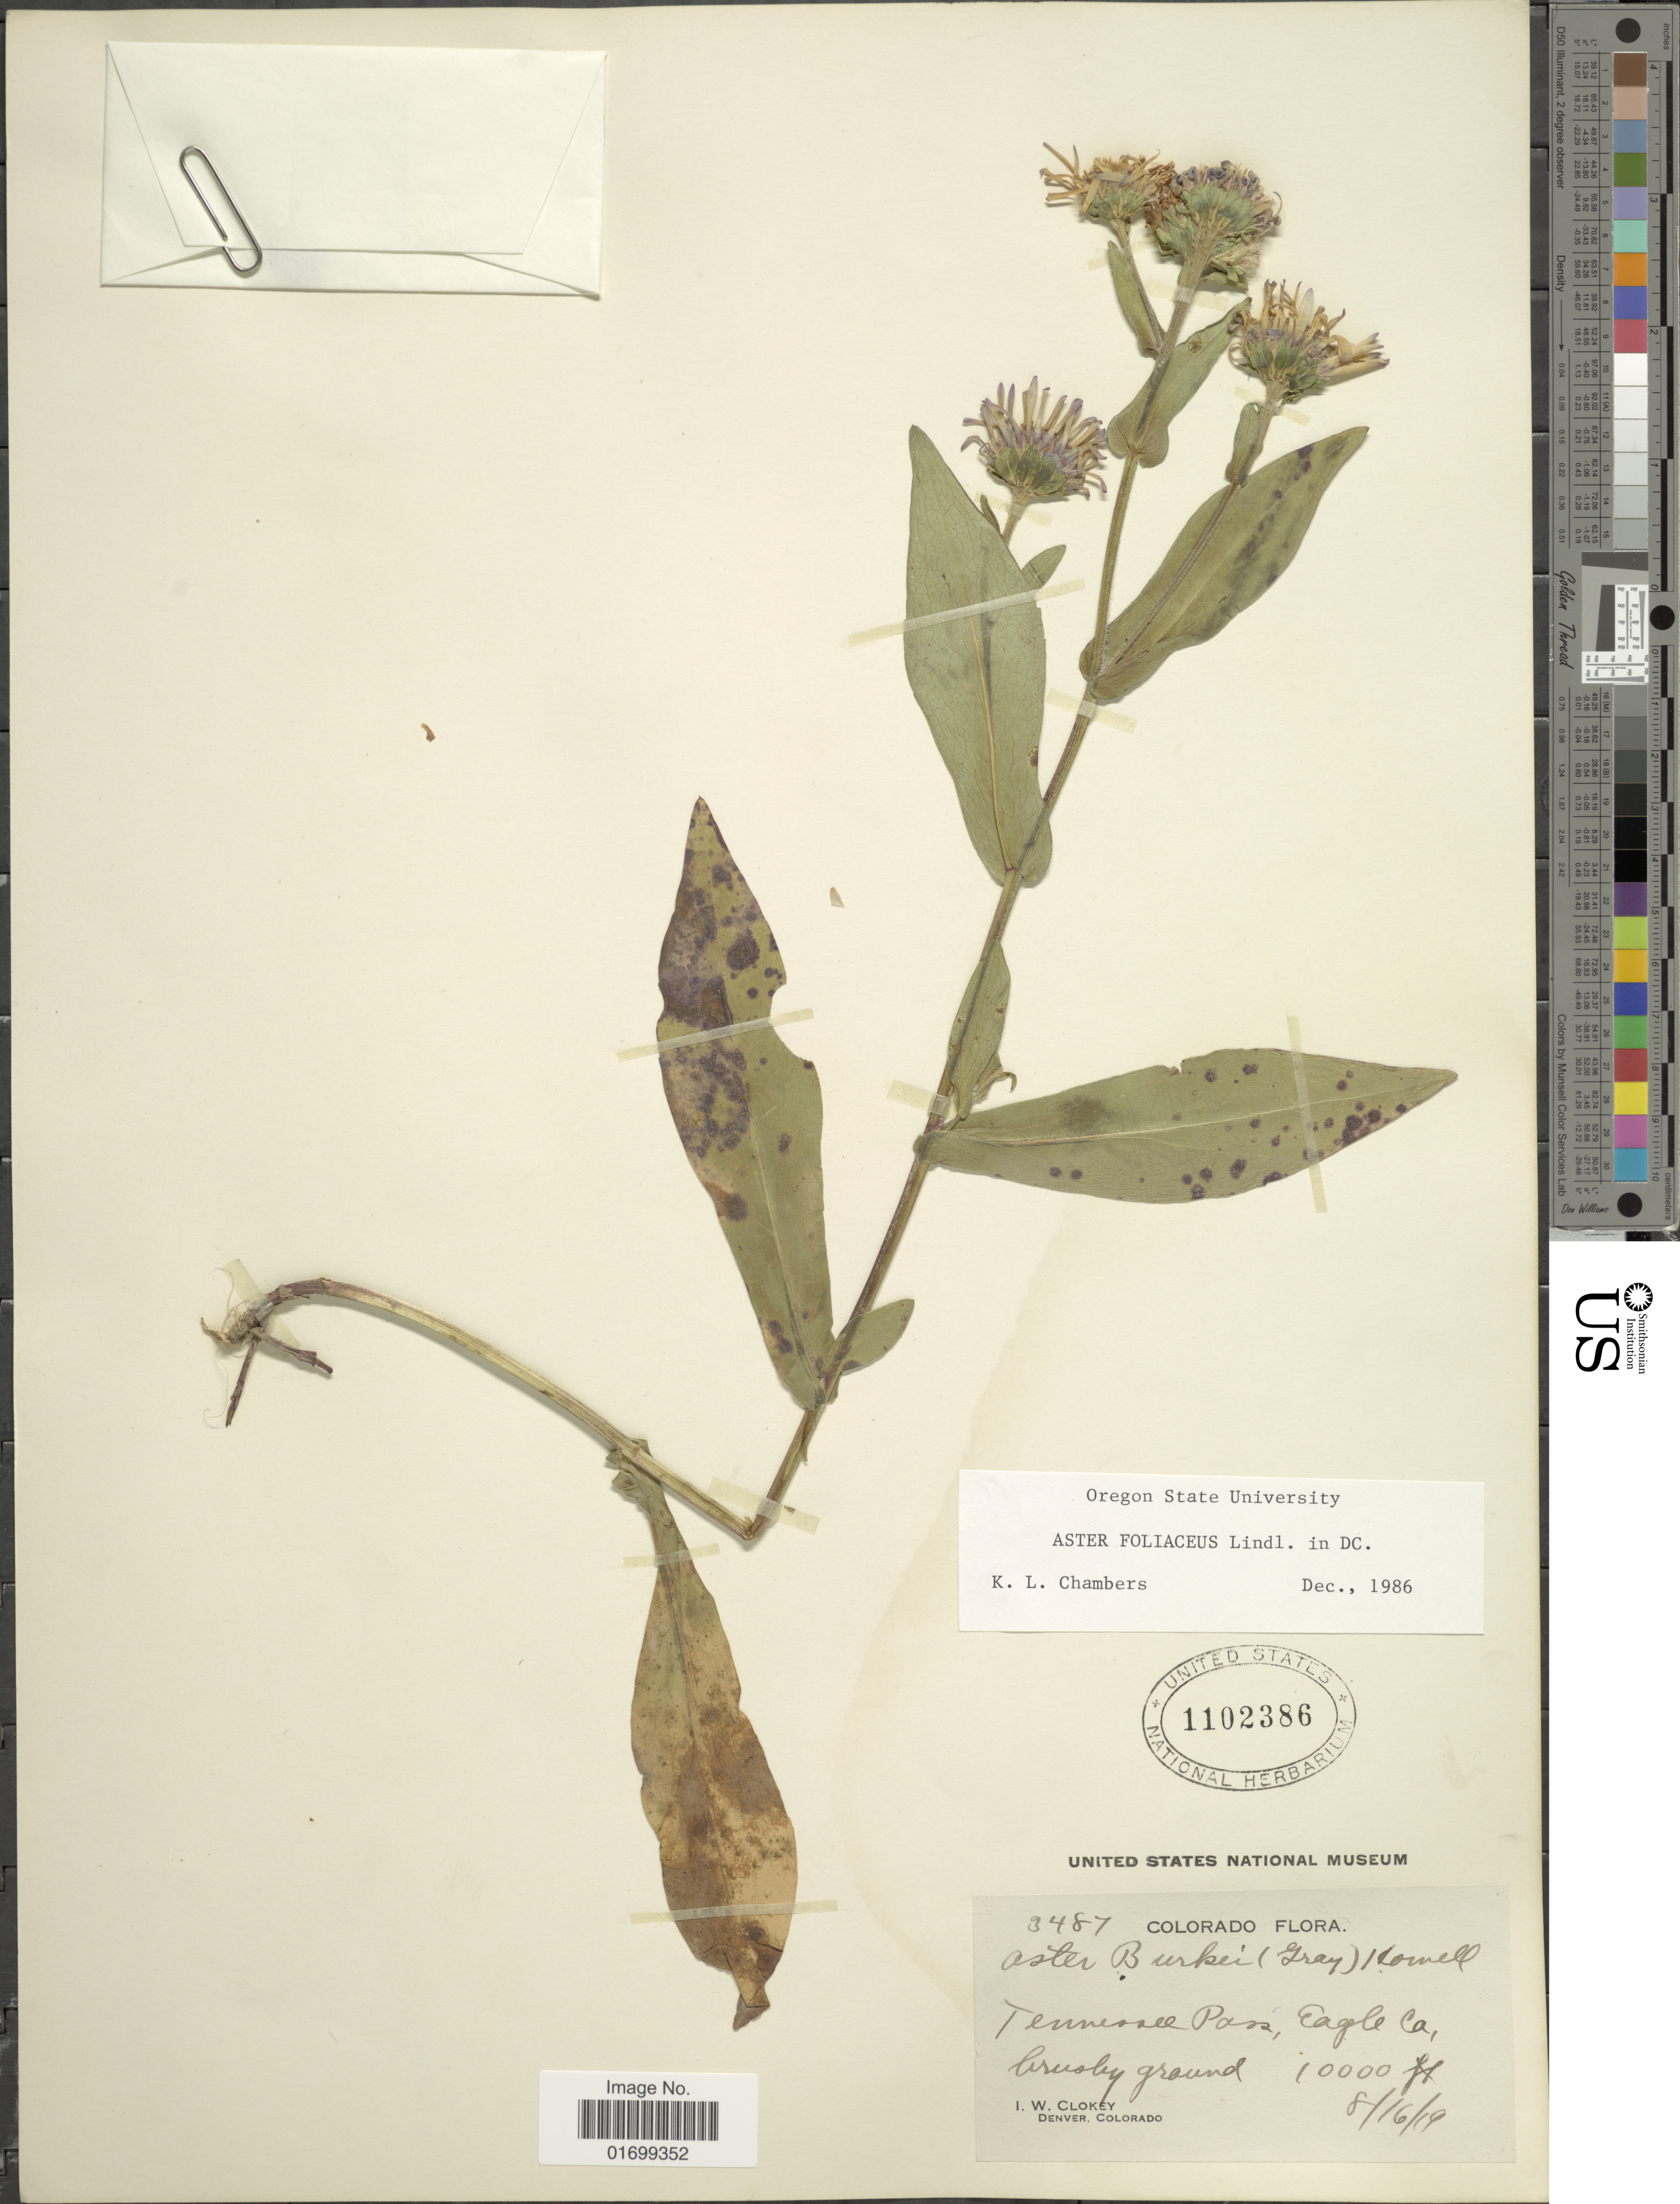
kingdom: Plantae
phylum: Tracheophyta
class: Magnoliopsida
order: Asterales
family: Asteraceae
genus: Symphyotrichum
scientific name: Symphyotrichum foliaceum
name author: (Lindl. ex DC.) G.L. Nesom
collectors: I. W. Clokey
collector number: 3487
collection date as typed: Transcribed d/m/y: 16/8/19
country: United States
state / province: Colorado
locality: Tennessee Pass, Eagle Co.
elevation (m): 3048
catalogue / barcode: US 1102386